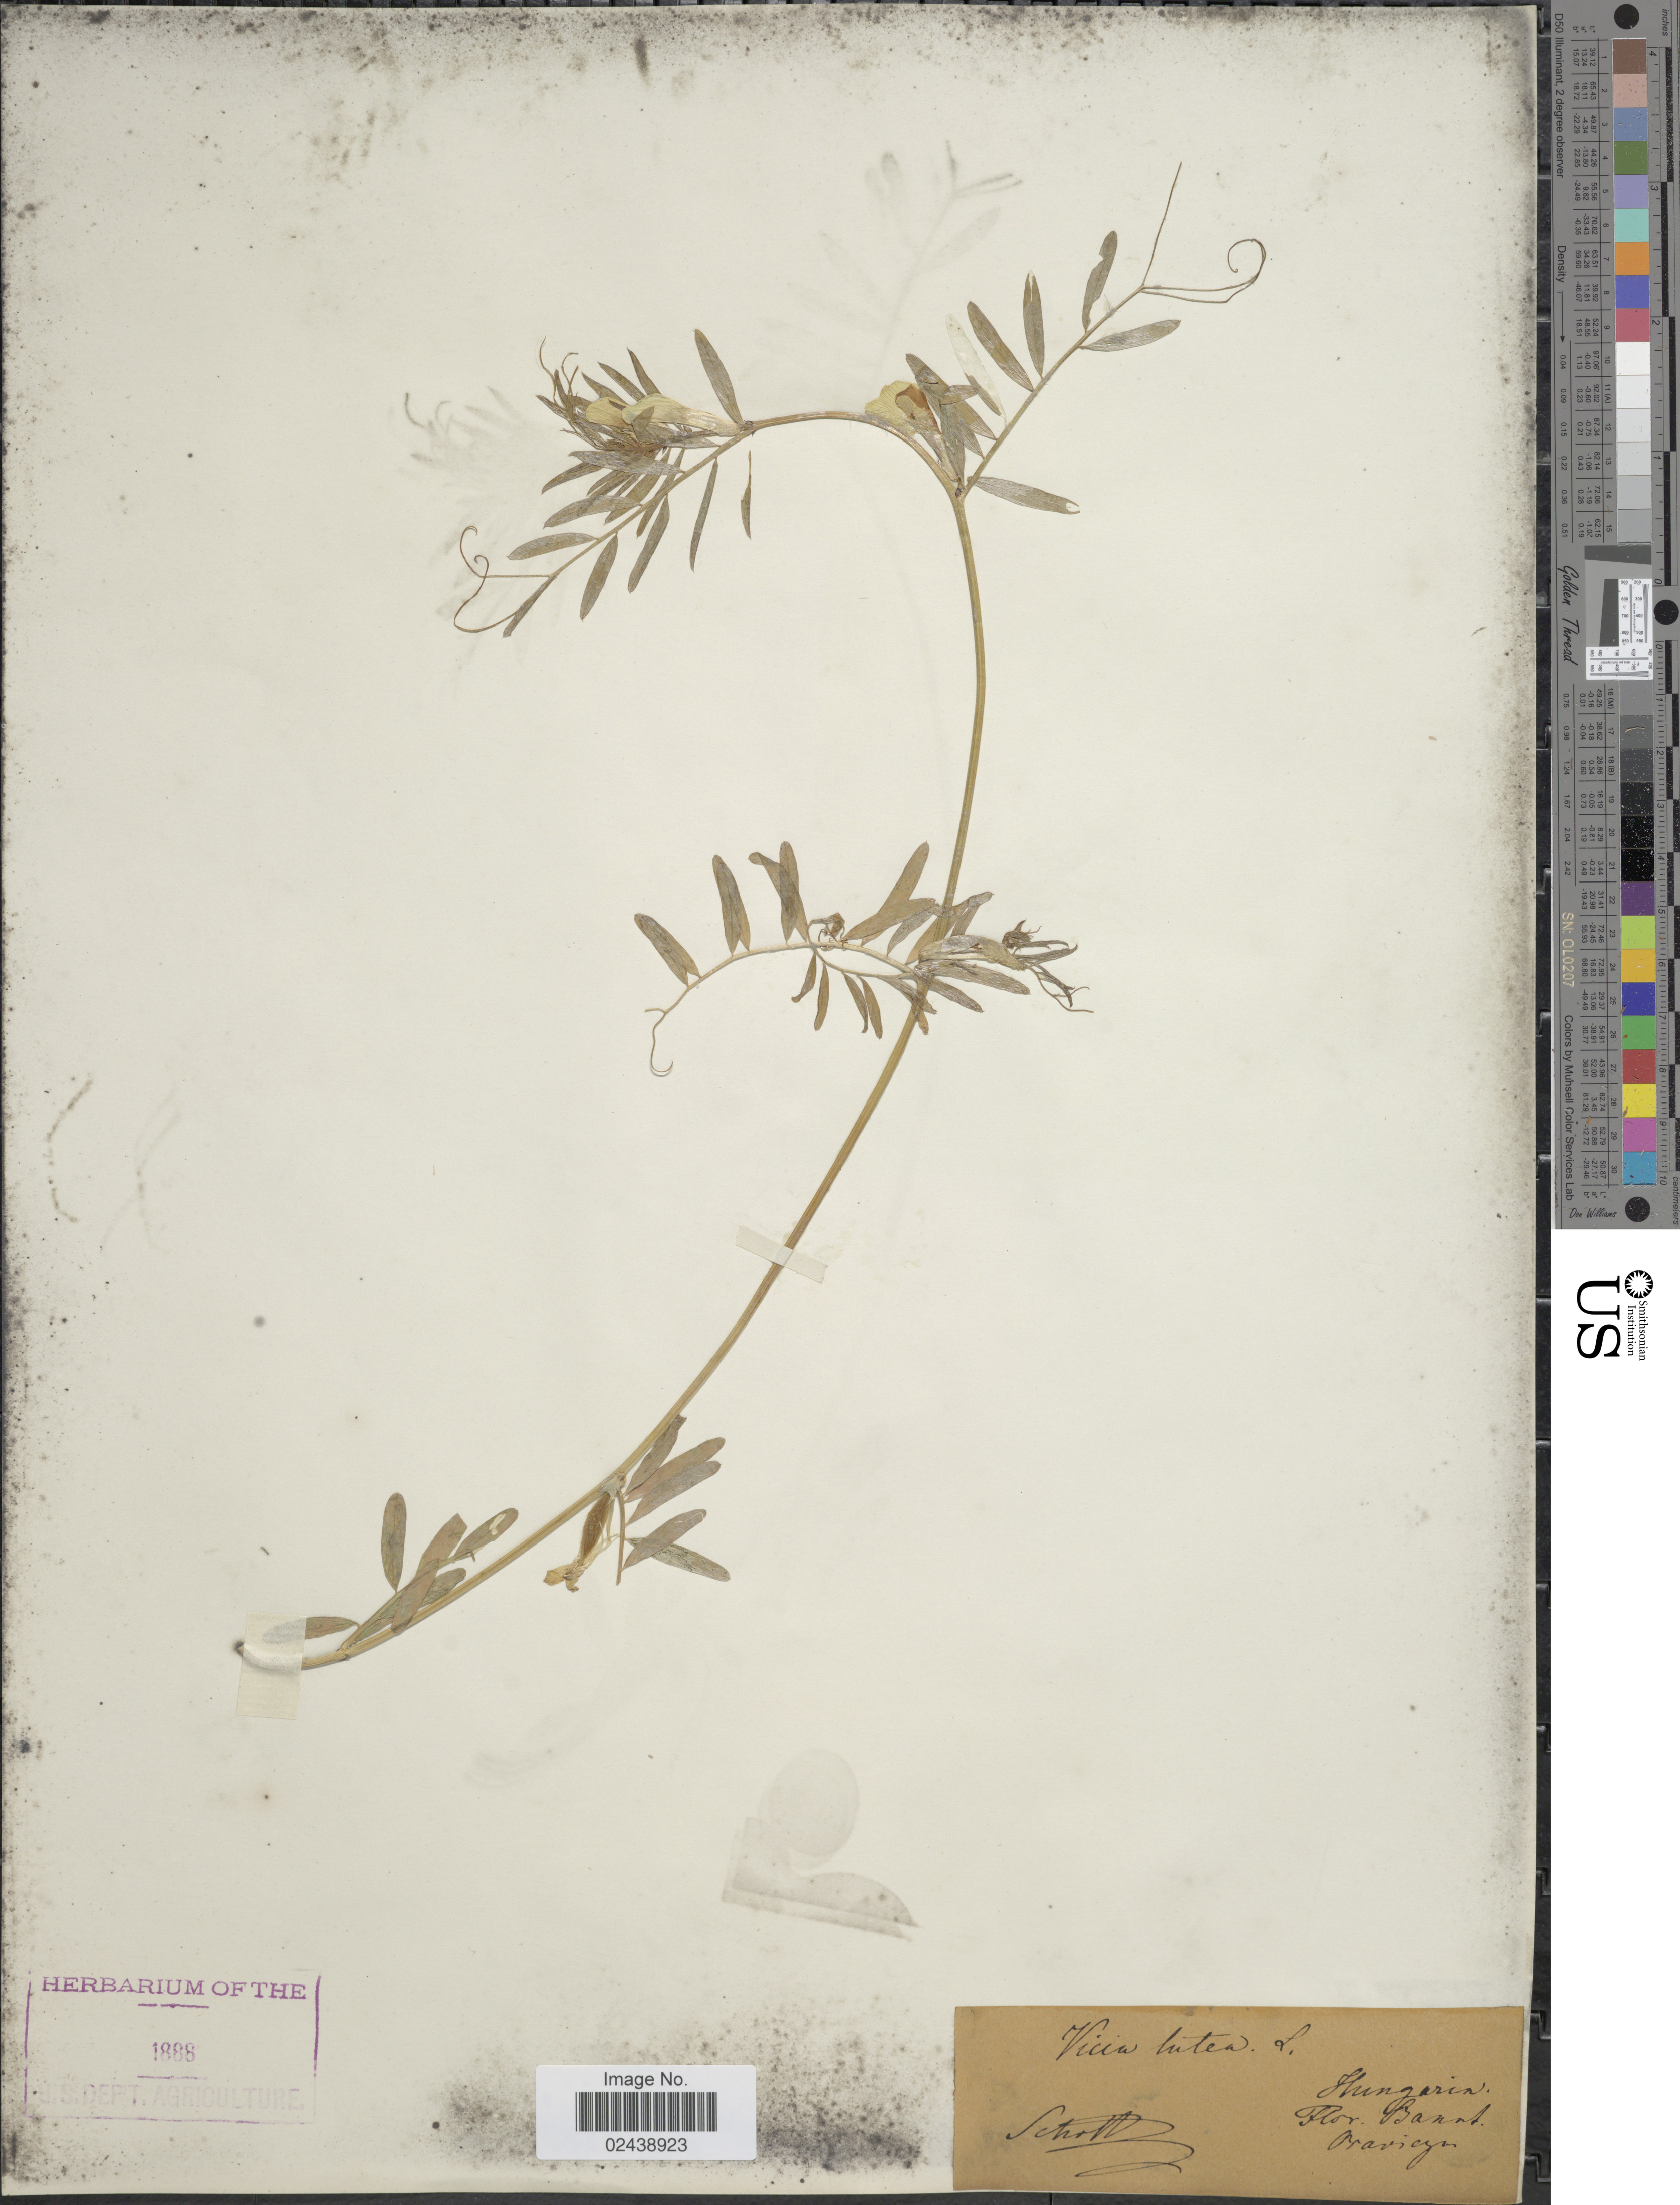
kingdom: Plantae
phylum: Tracheophyta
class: Magnoliopsida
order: Fabales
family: Fabaceae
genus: Vicia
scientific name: Vicia lutea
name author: L.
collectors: Schott, --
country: Romania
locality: Flor. Banat, Oravicza